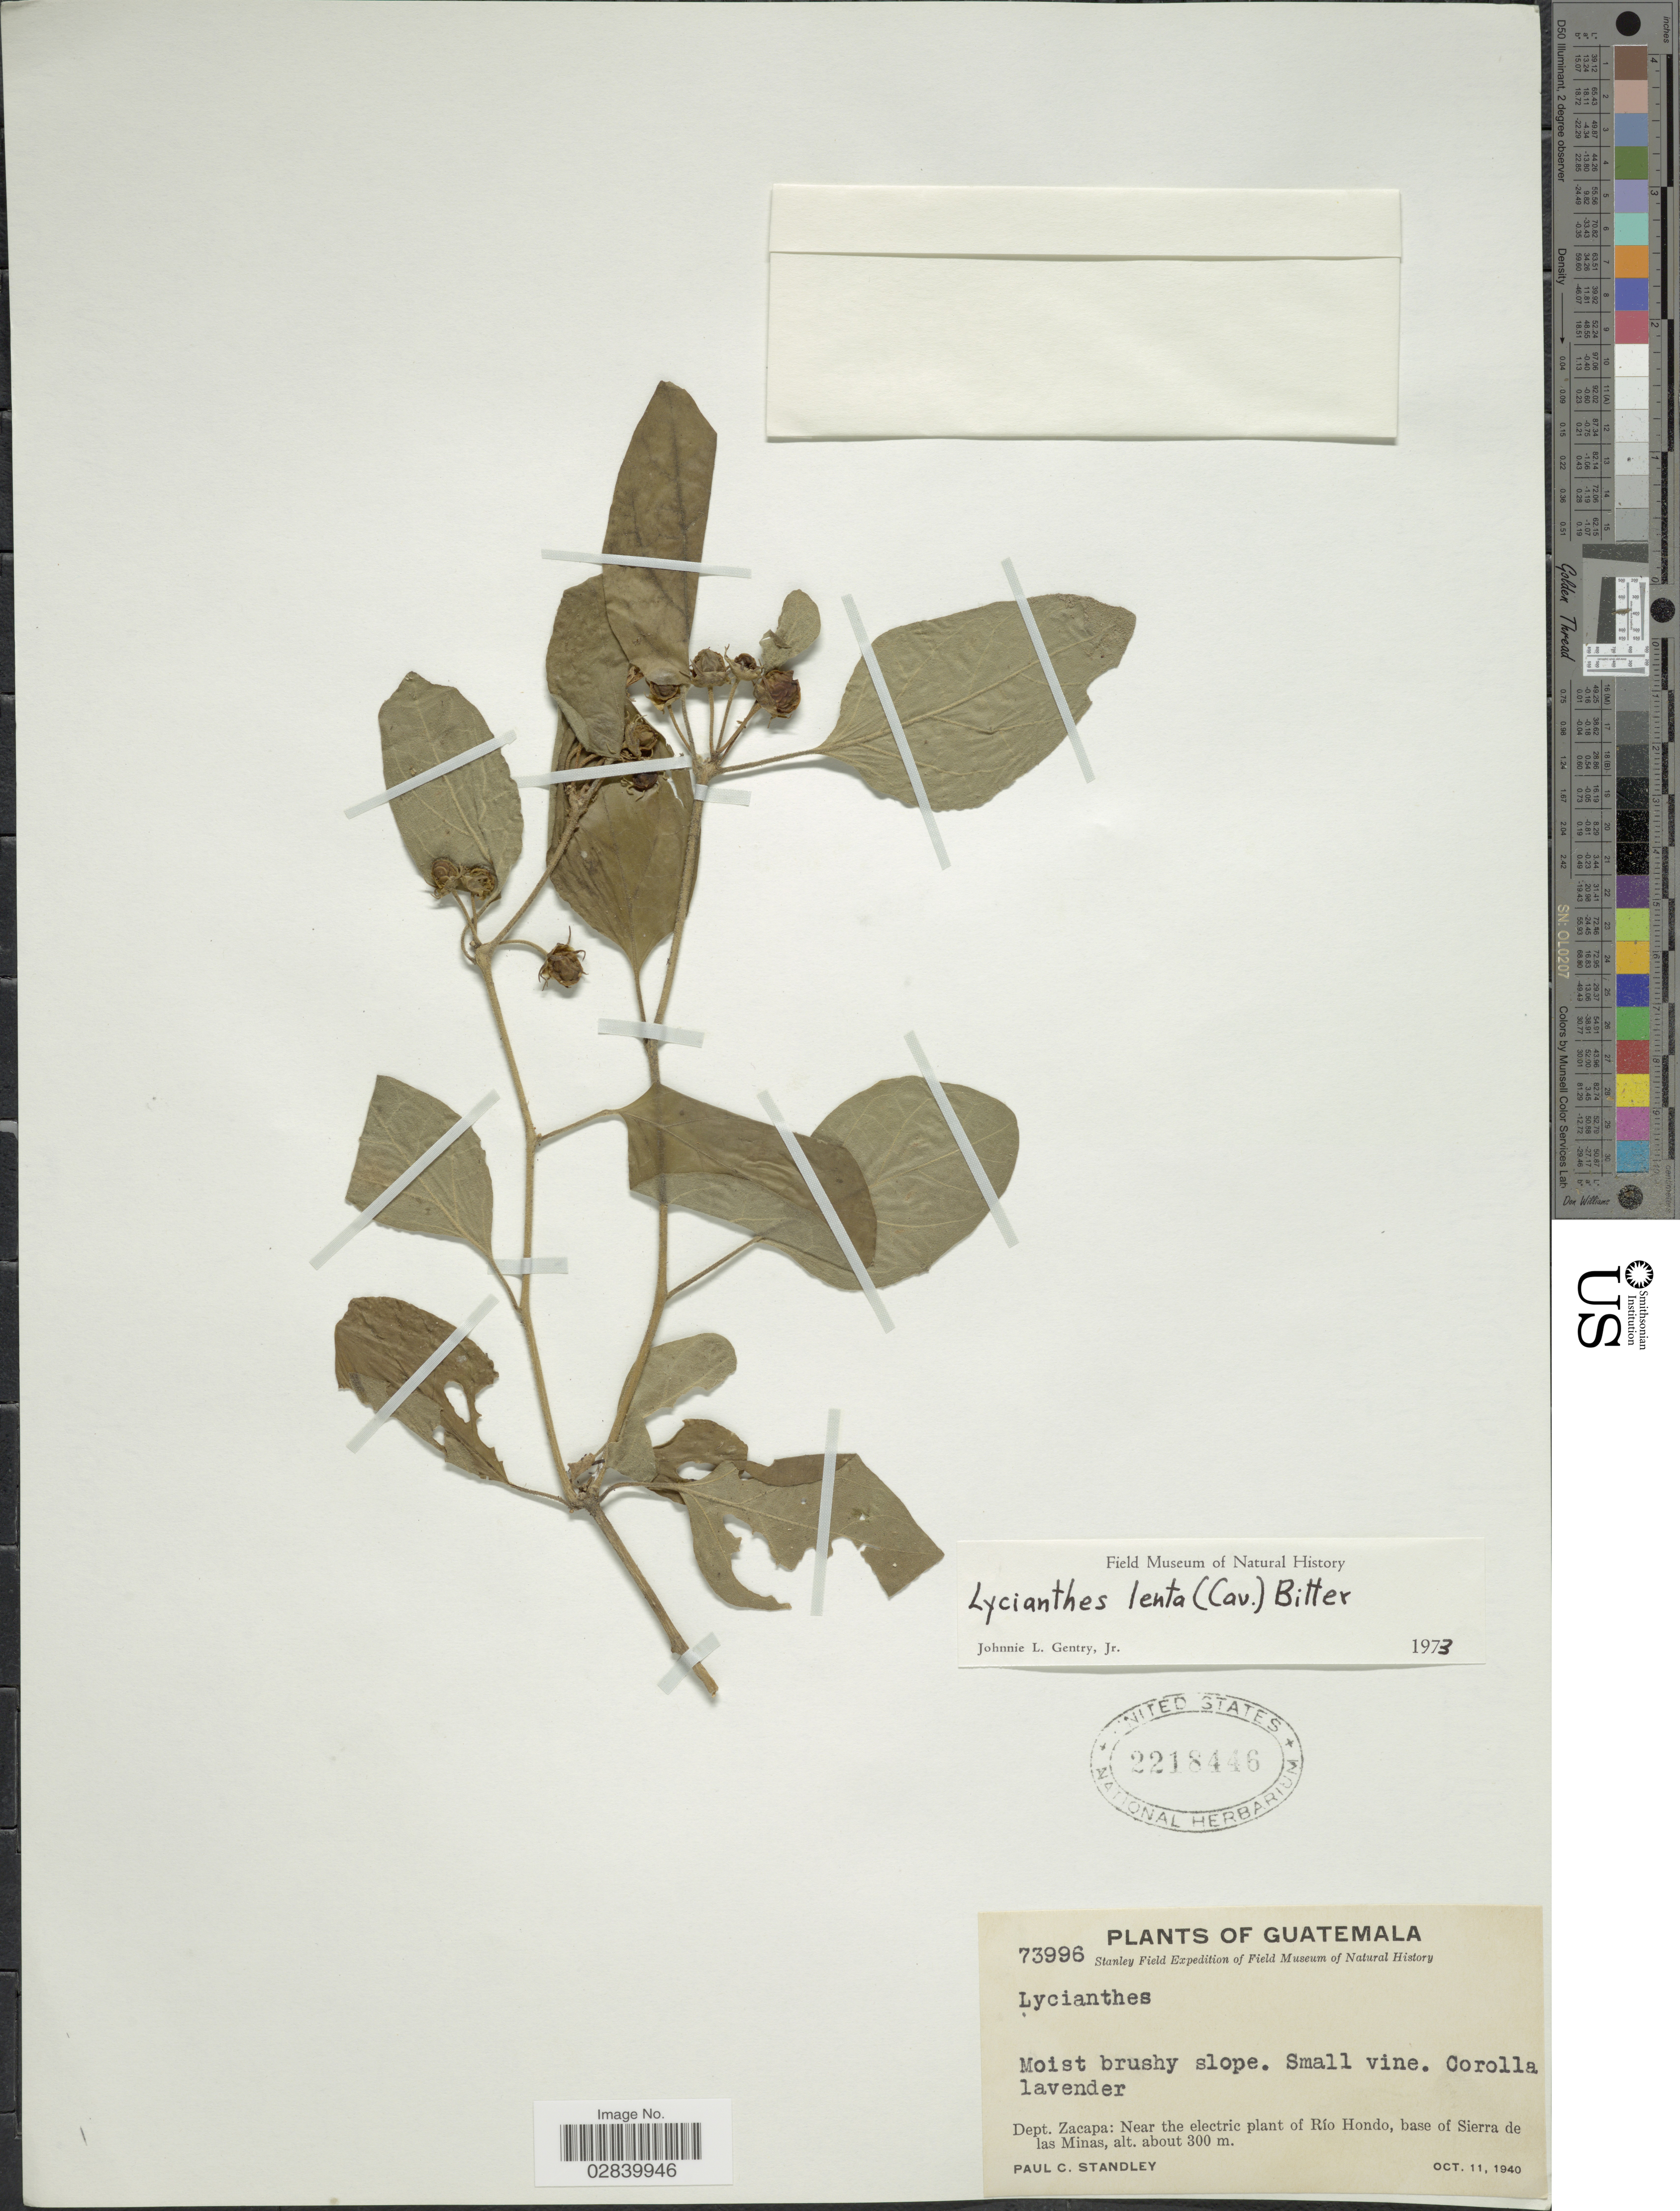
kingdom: Plantae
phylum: Tracheophyta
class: Magnoliopsida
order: Solanales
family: Solanaceae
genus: Lycianthes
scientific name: Lycianthes lenta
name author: (Cav.) Bitter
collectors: P. C. Standley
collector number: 73996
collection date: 1940-10-11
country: Guatemala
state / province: Zacapa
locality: Dept. Zacapa: Near the electric plant of Río Hondo, base of Sierra de las Minas.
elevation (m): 300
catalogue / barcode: US 2218446